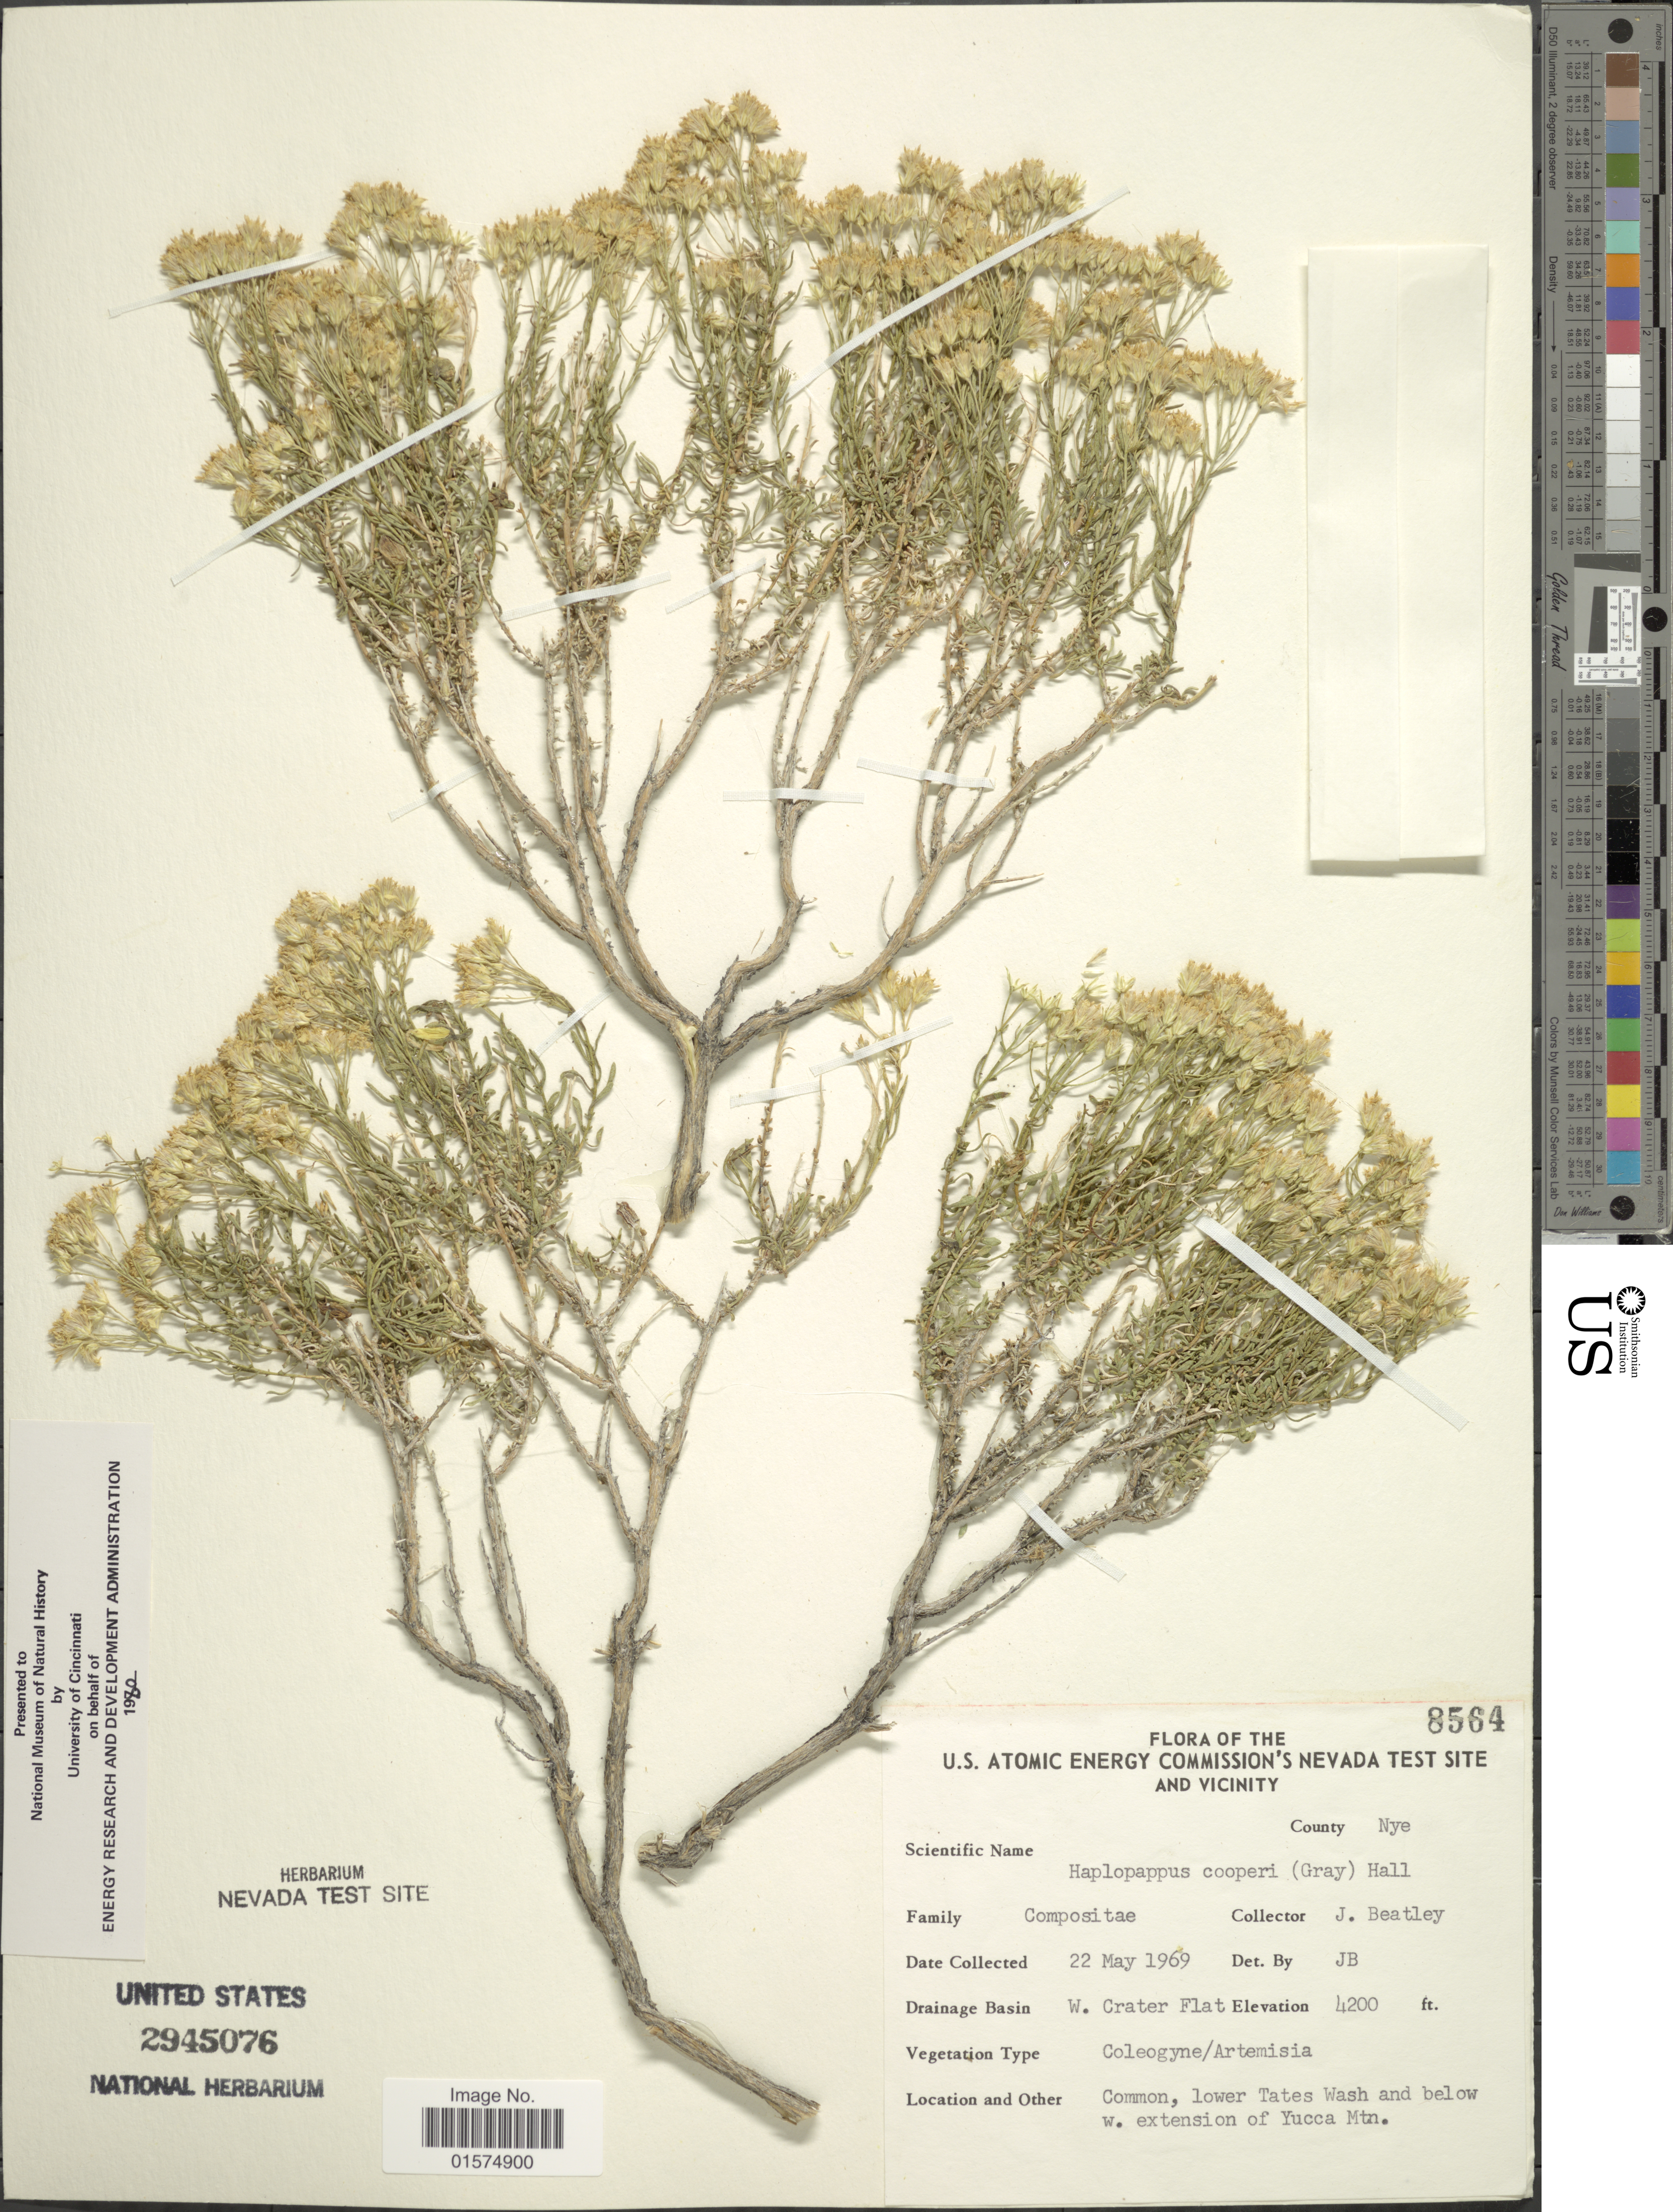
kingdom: Plantae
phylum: Tracheophyta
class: Magnoliopsida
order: Asterales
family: Asteraceae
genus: Ericameria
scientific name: Ericameria cooperi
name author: (A. Gray) Hall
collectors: J. C. Beatley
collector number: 8564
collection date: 1969-05-22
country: United States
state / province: Nevada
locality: U.S. Atomic Energy Commission's Nevada Test Site and vicinity. County Nye. Drainage Basin W. Crater Flat. lower Tates Wash and below w. extension of Yucca Mtn.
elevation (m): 1280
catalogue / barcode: US 2945076